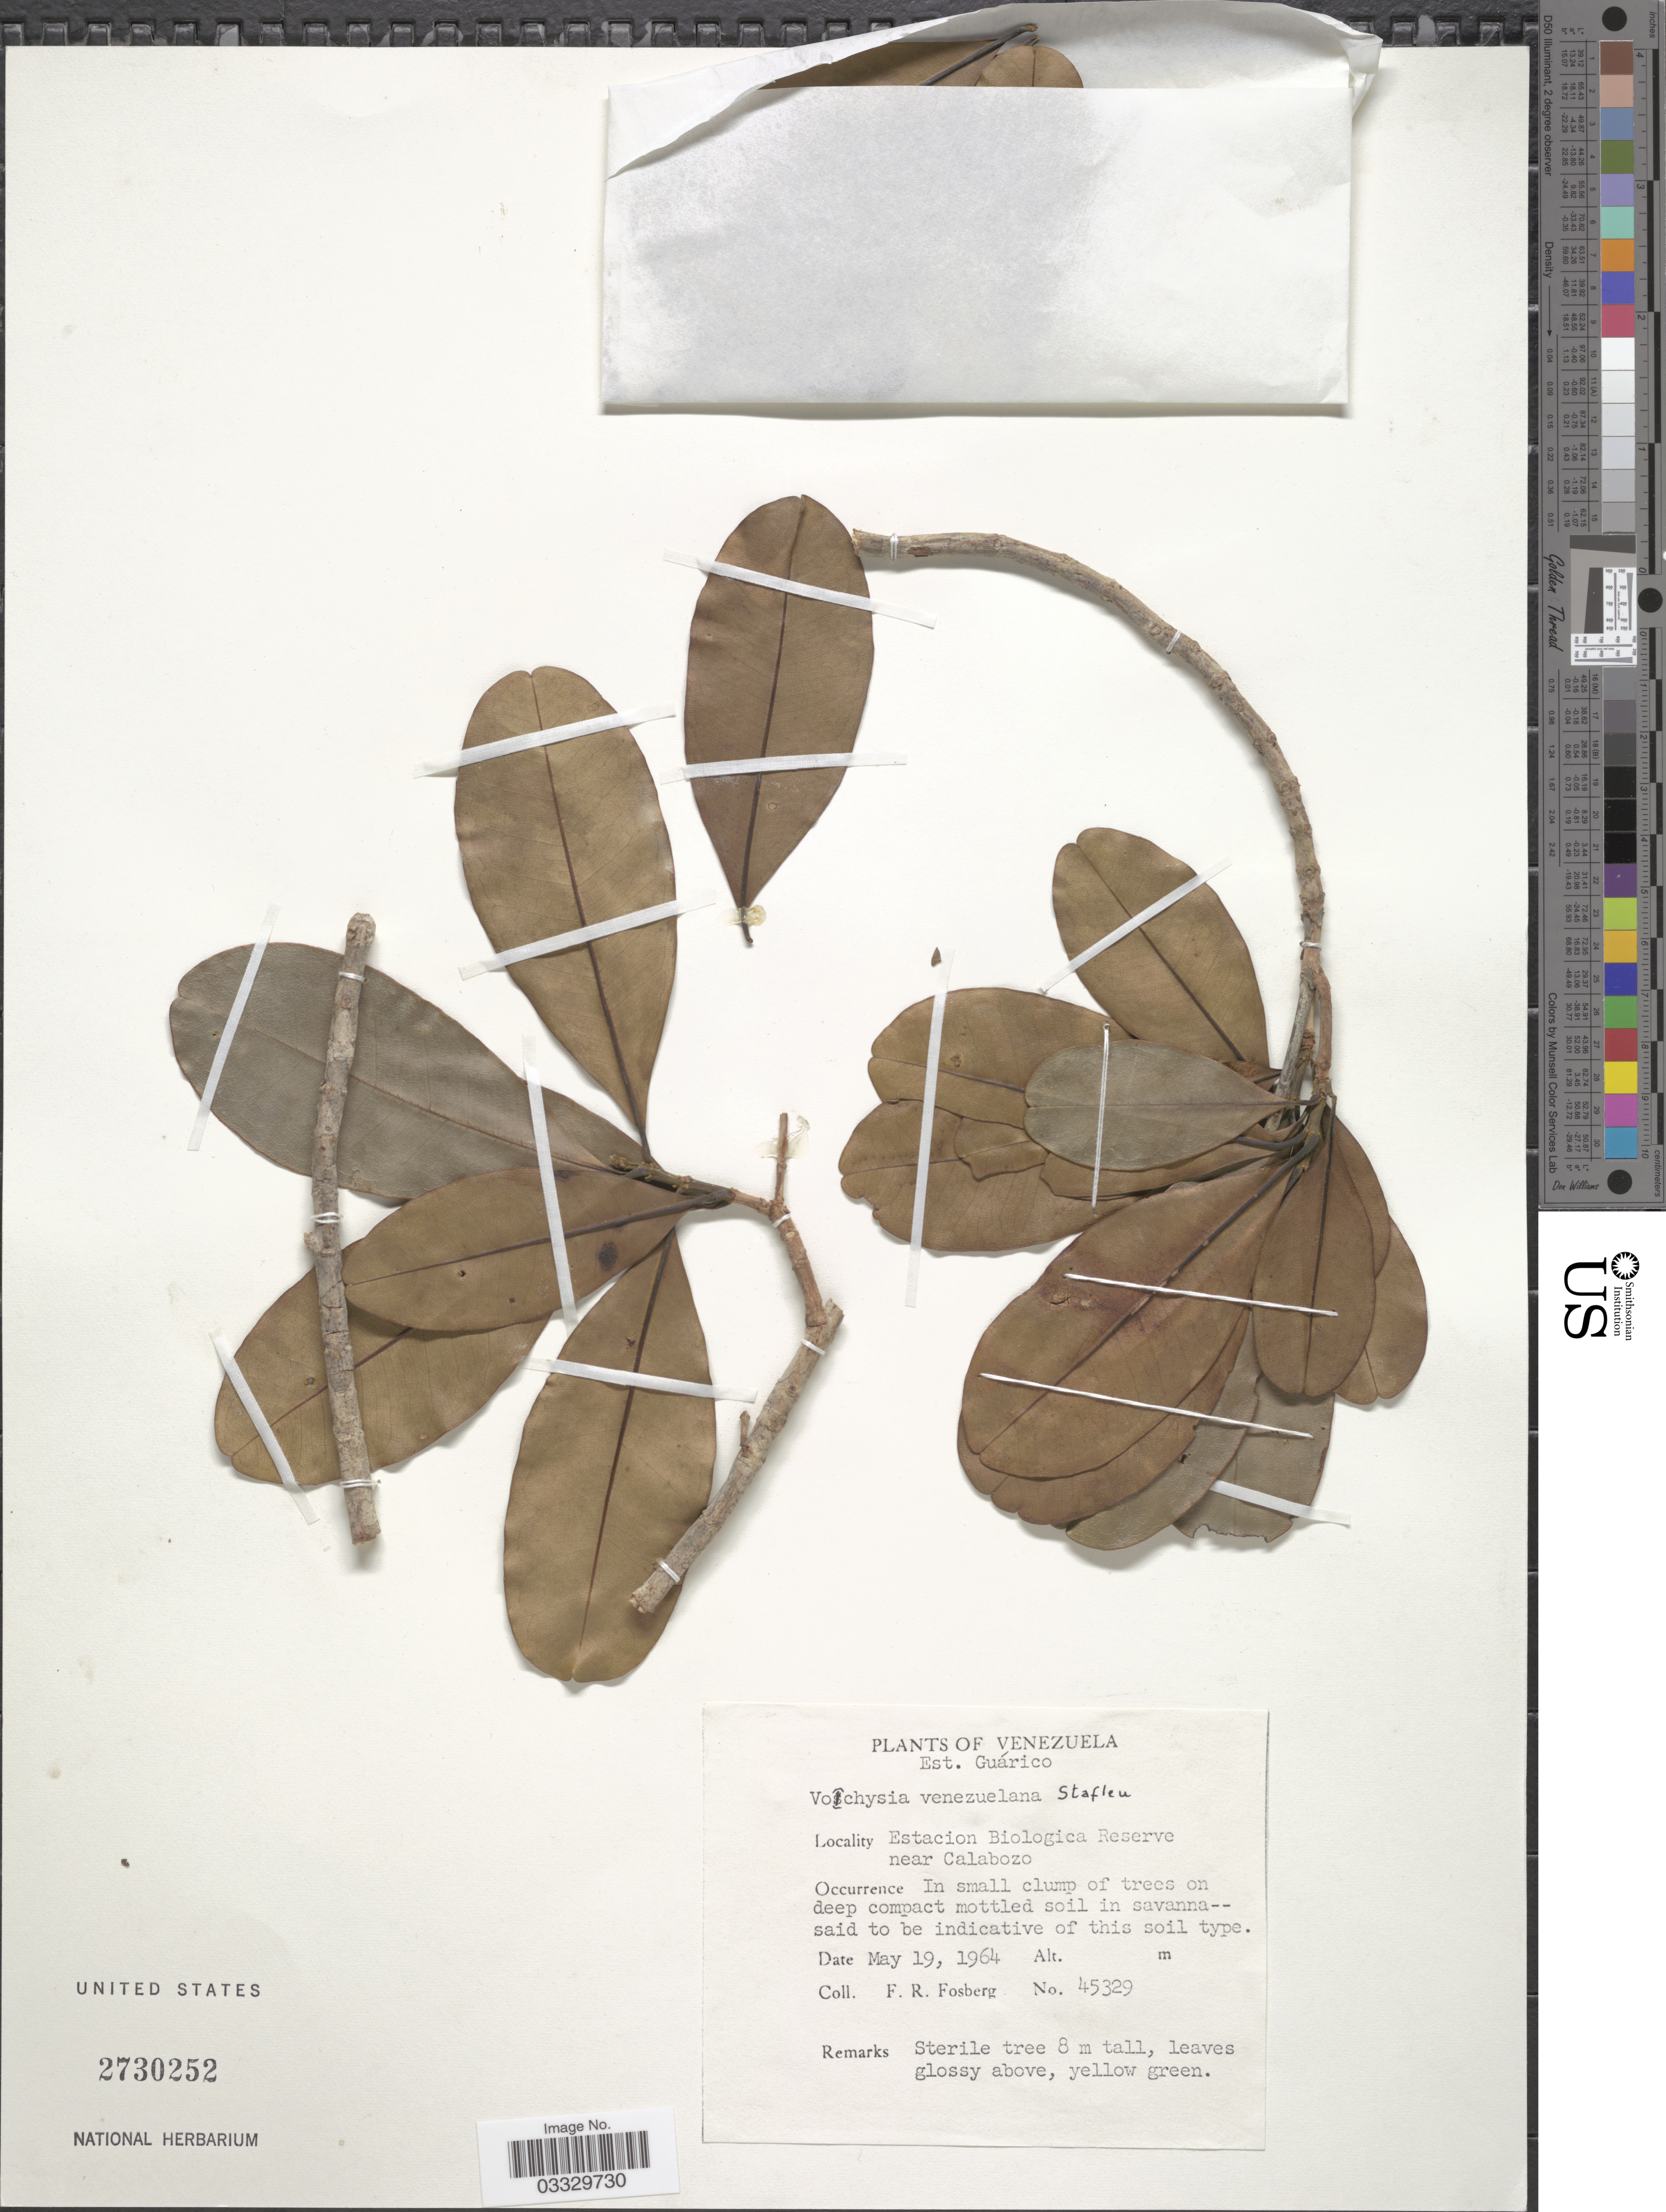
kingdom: Plantae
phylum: Tracheophyta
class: Magnoliopsida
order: Myrtales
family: Vochysiaceae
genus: Vochysia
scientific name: Vochysia venezuelana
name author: Stafleu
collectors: F. R. Fosberg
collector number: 45329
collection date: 1964-05-19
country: Venezuela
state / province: Guárico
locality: Estacion Biologica Reserve near Calabozo.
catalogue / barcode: US 2730252